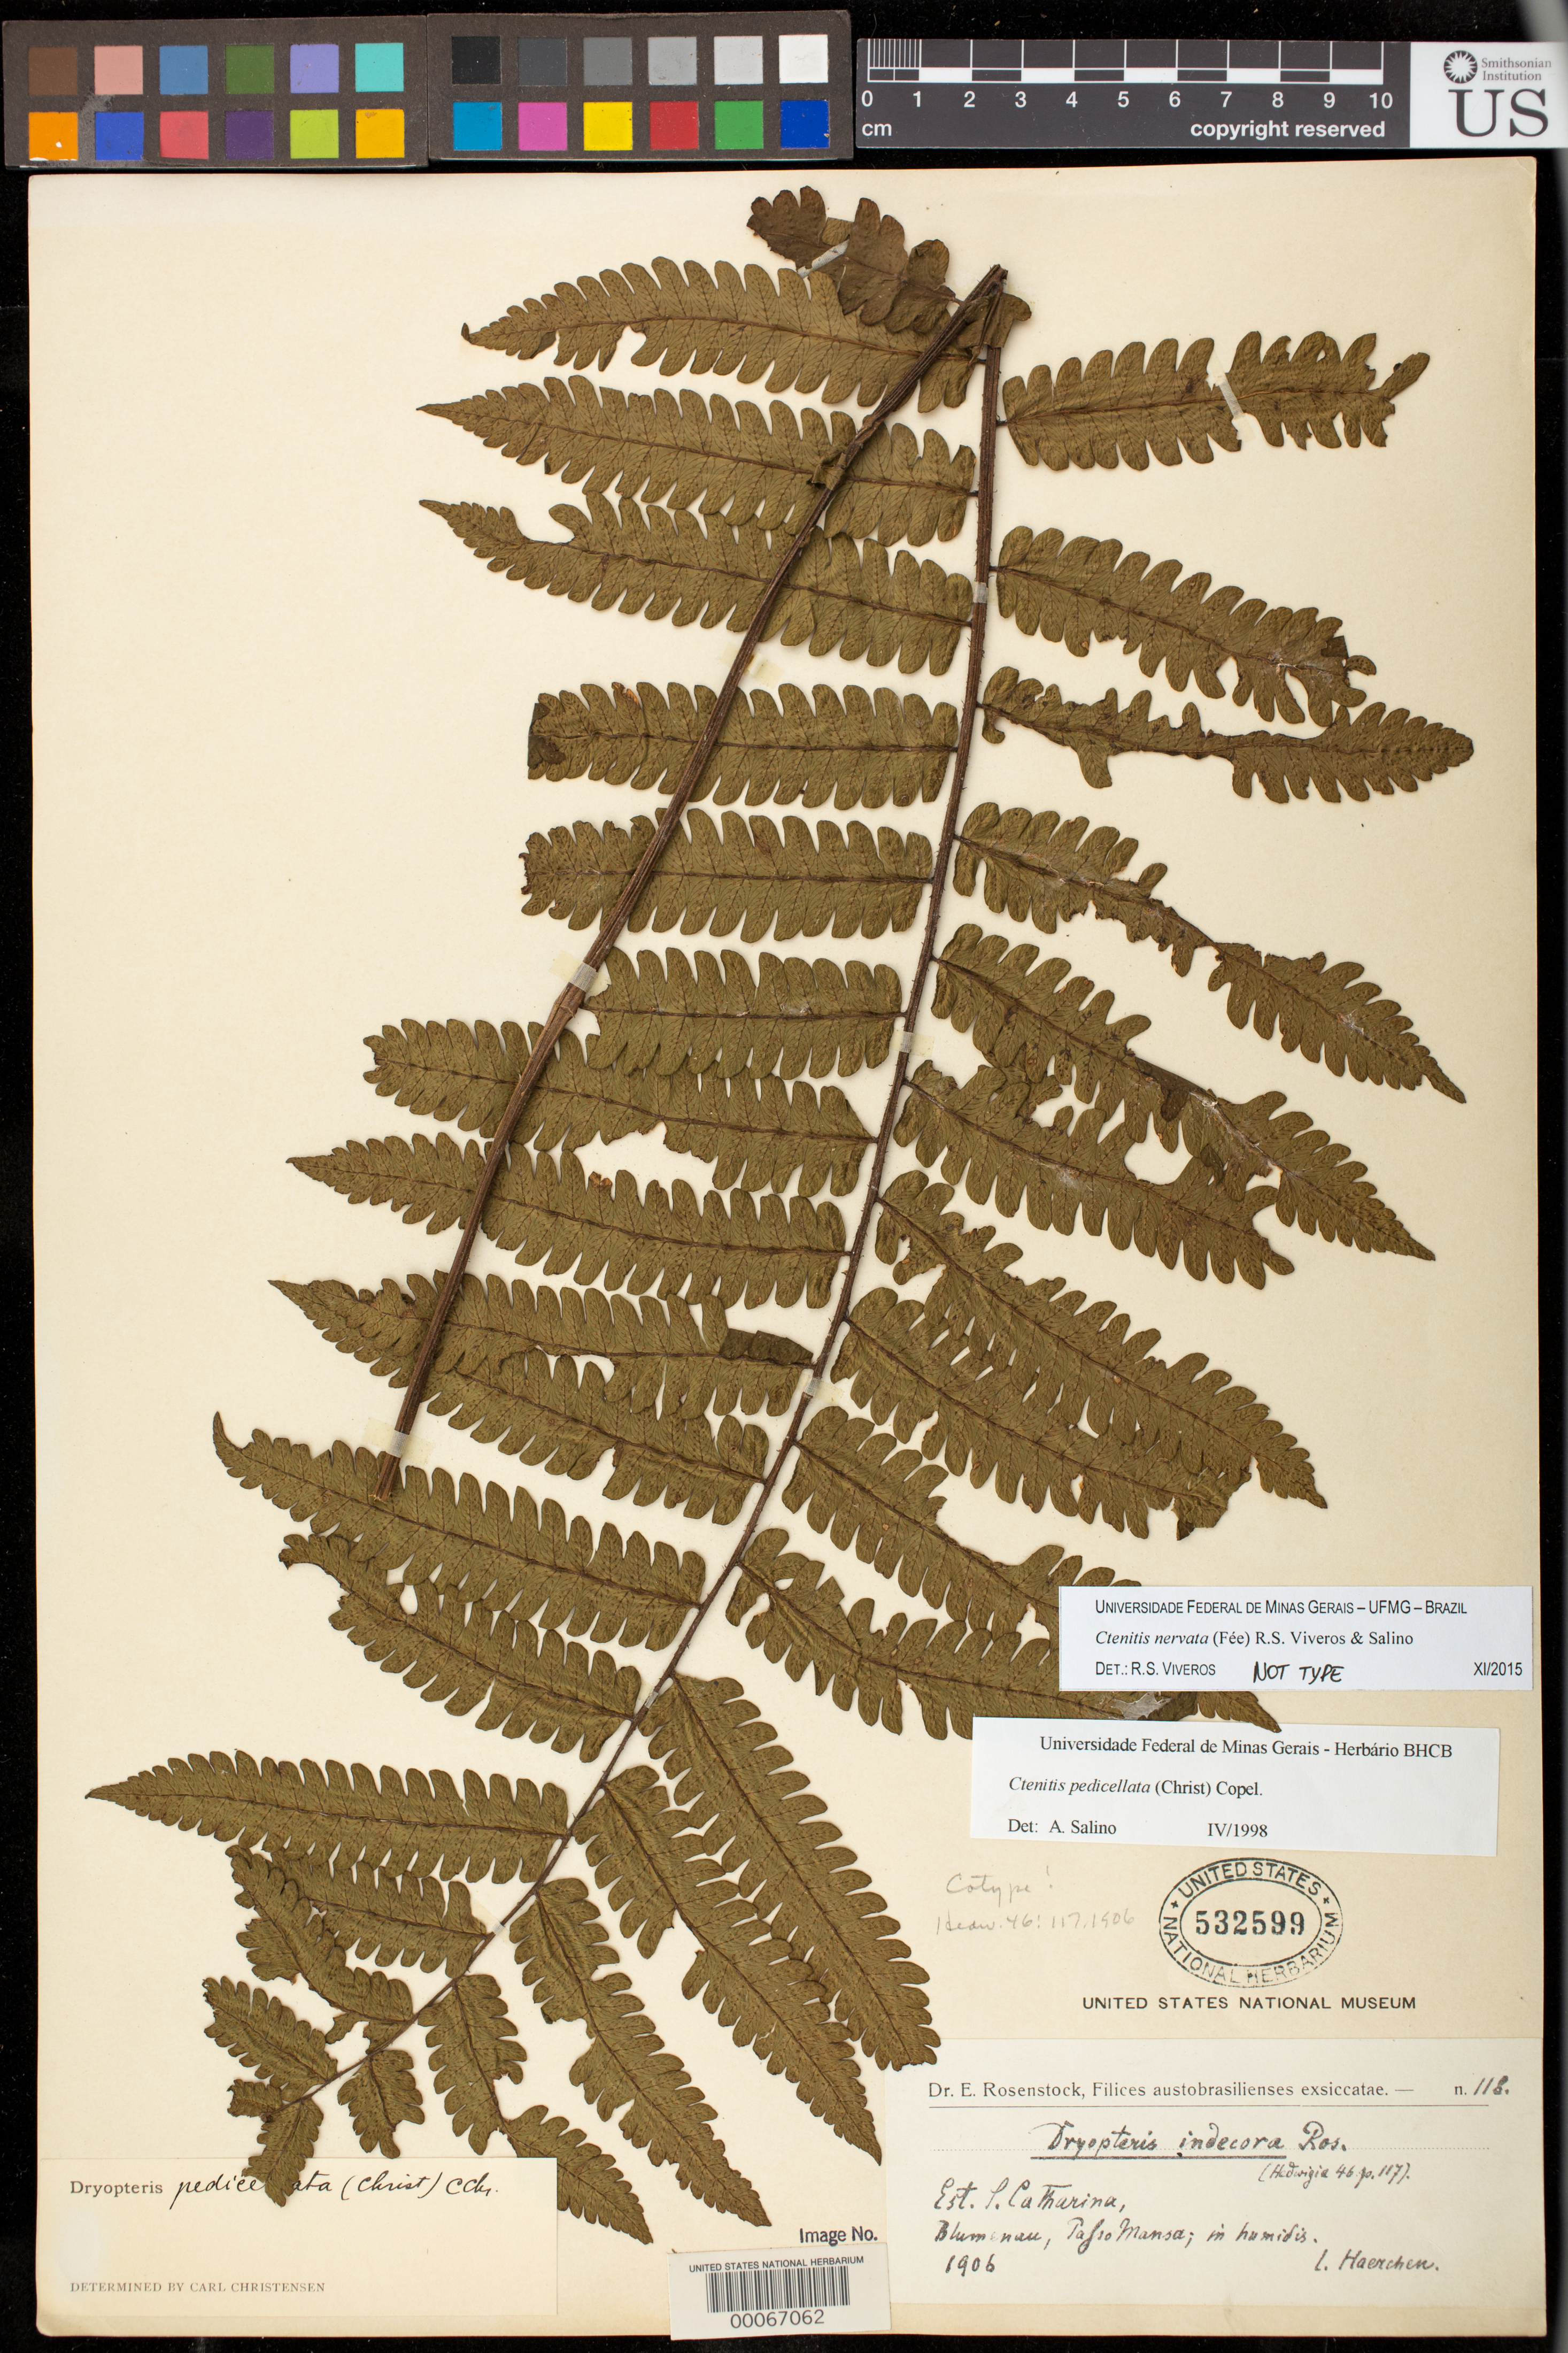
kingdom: Plantae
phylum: Tracheophyta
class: Polypodiopsida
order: Polypodiales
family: Dryopteridaceae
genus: Dryopteris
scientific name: Dryopteris indecora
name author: Rosenst.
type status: Possible Syntype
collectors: F. Haerchen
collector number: Rosenst. Fil. Austrobras. 118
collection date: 1906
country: Brazil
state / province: Santa Catarina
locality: Blumenau, Passo Mansa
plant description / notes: Presumably a type; protologue cites "Blumenau, Passo Mansa (H. [Haerchen] n. 95)". Annotated "not type" by R.S. Viveros (2015)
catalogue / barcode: US 532599